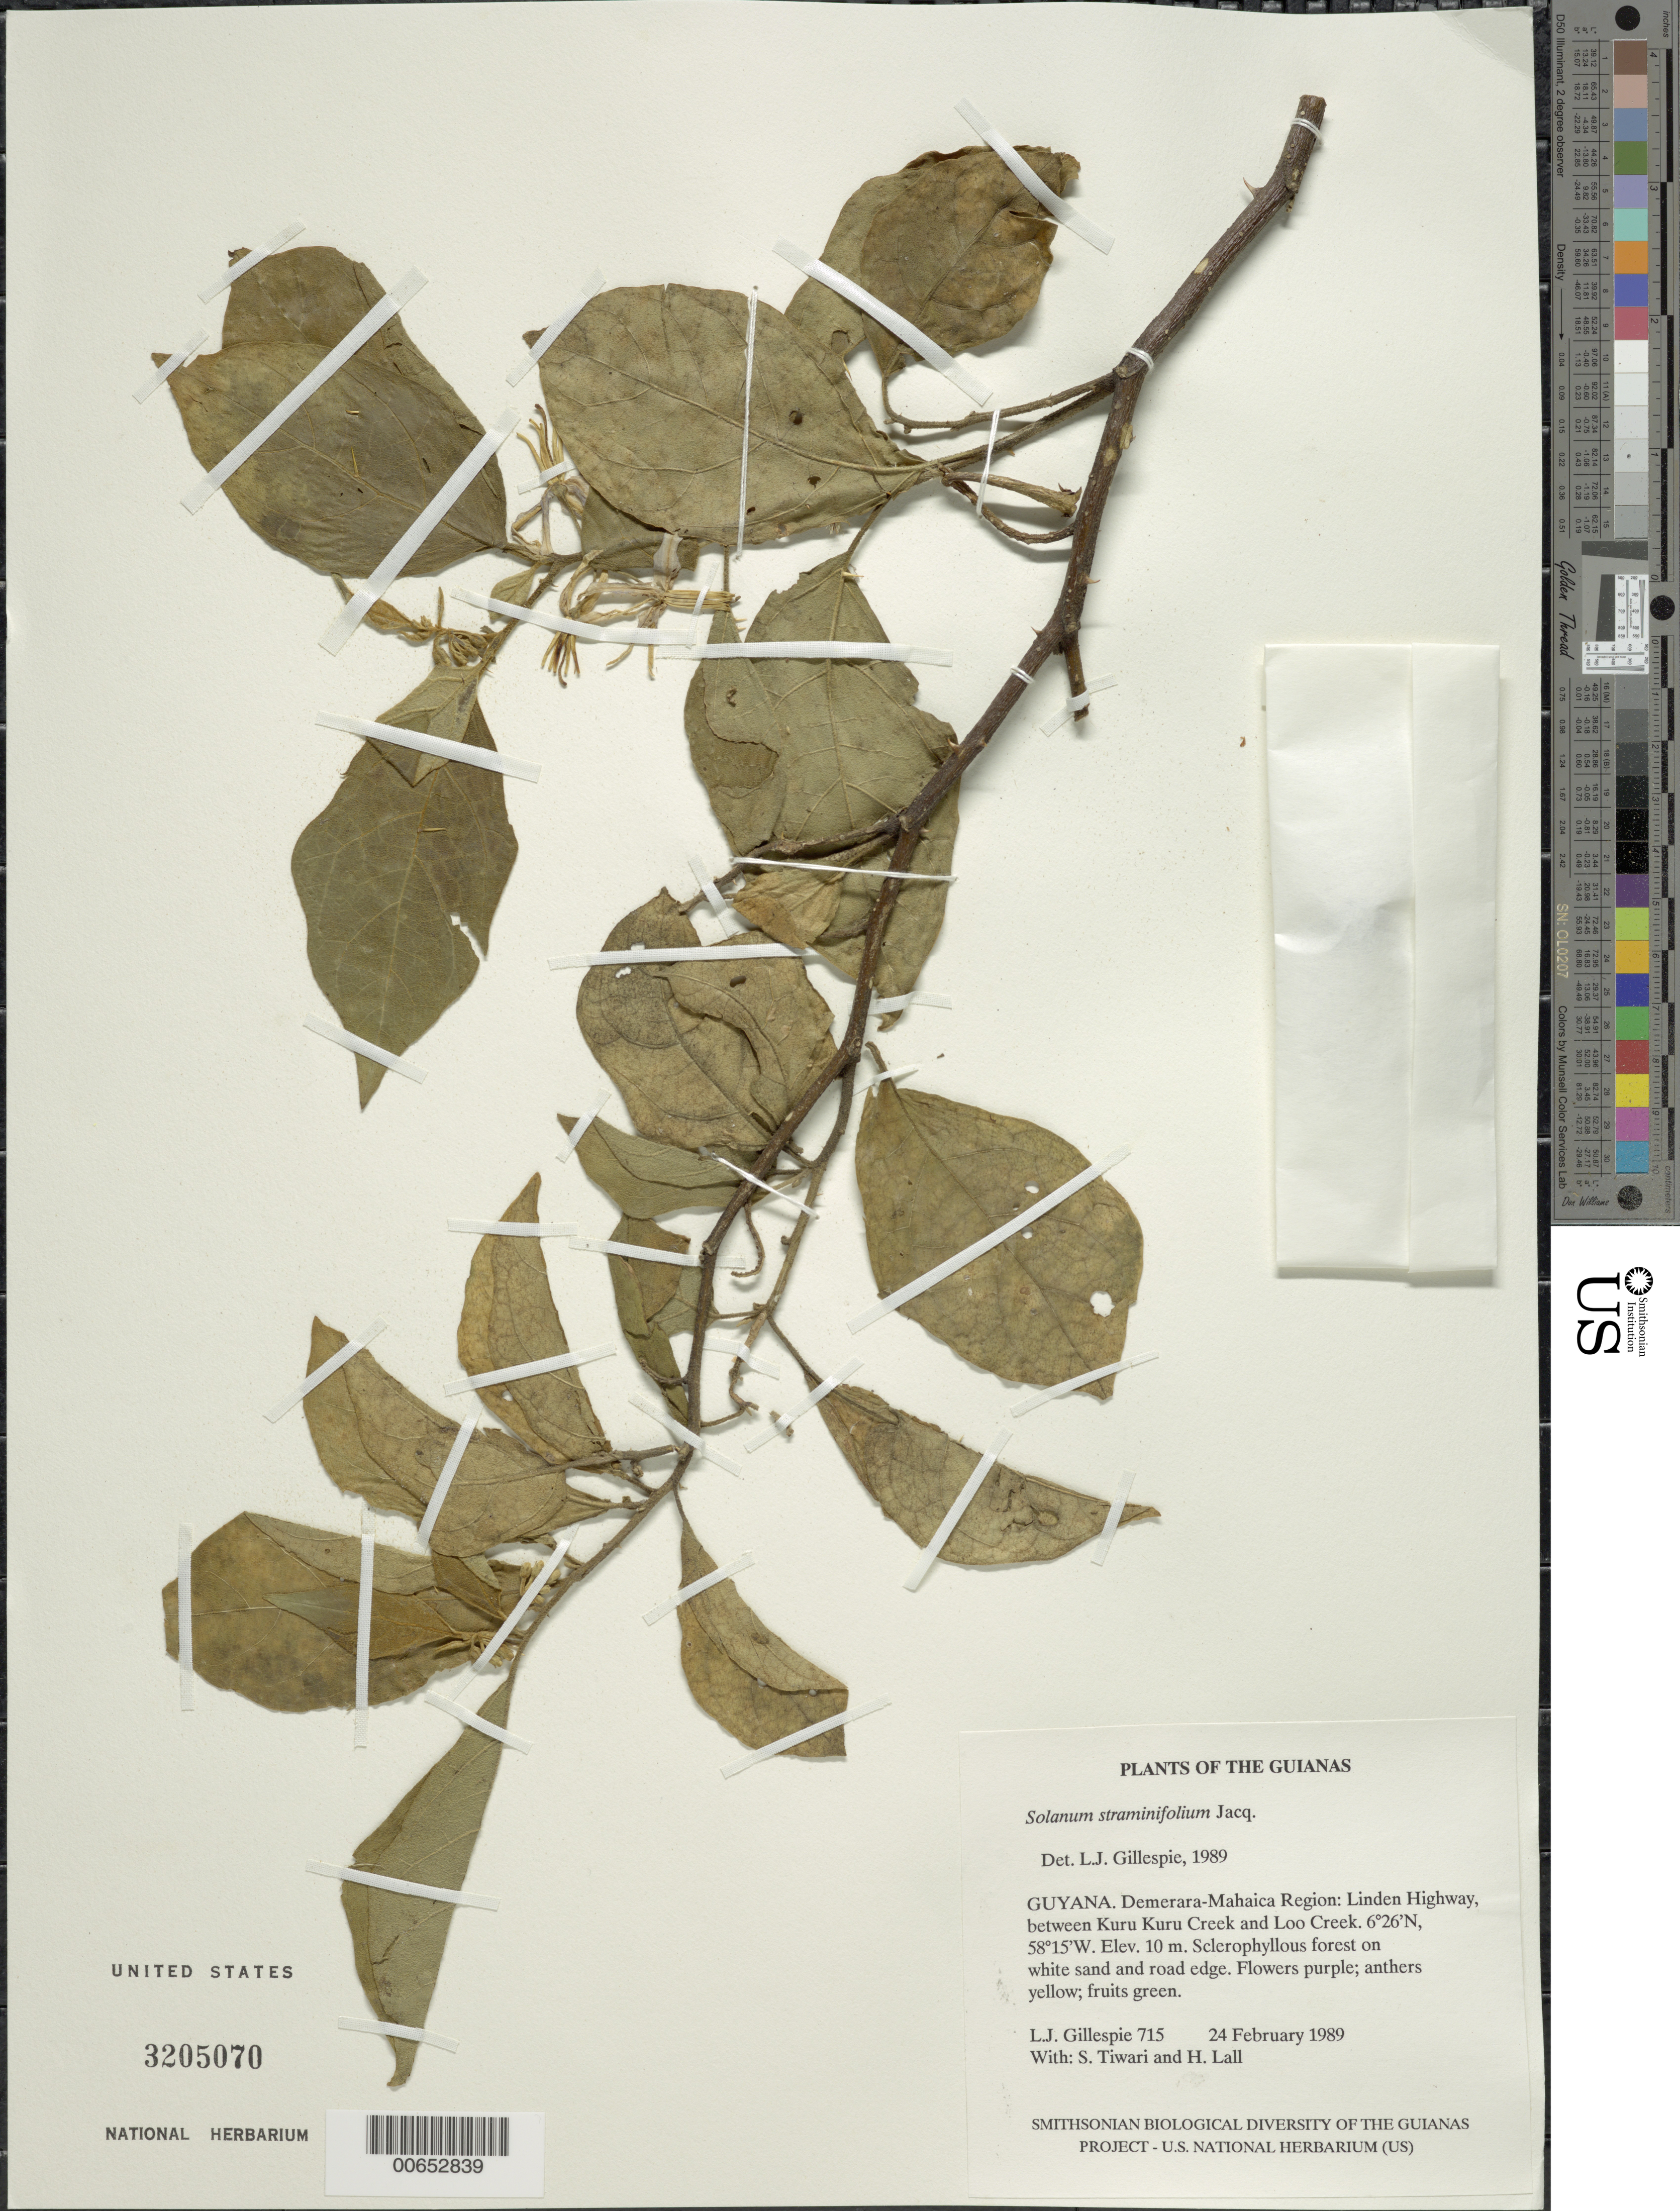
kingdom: Plantae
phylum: Tracheophyta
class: Magnoliopsida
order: Solanales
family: Solanaceae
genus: Solanum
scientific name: Solanum stramoniifolium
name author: Jacq.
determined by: Gillespie, L. J.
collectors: L. J. Gillespie, S. Tiwari & H. Lall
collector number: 715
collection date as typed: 2 Feb 1989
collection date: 1989-02-02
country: Guyana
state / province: Demerara-Mahaica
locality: Linden Highway, between Kuru Kuru Creek and Loo Creek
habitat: Sclerophyllous forest on white sand and road edge.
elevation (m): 10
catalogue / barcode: US 3205070